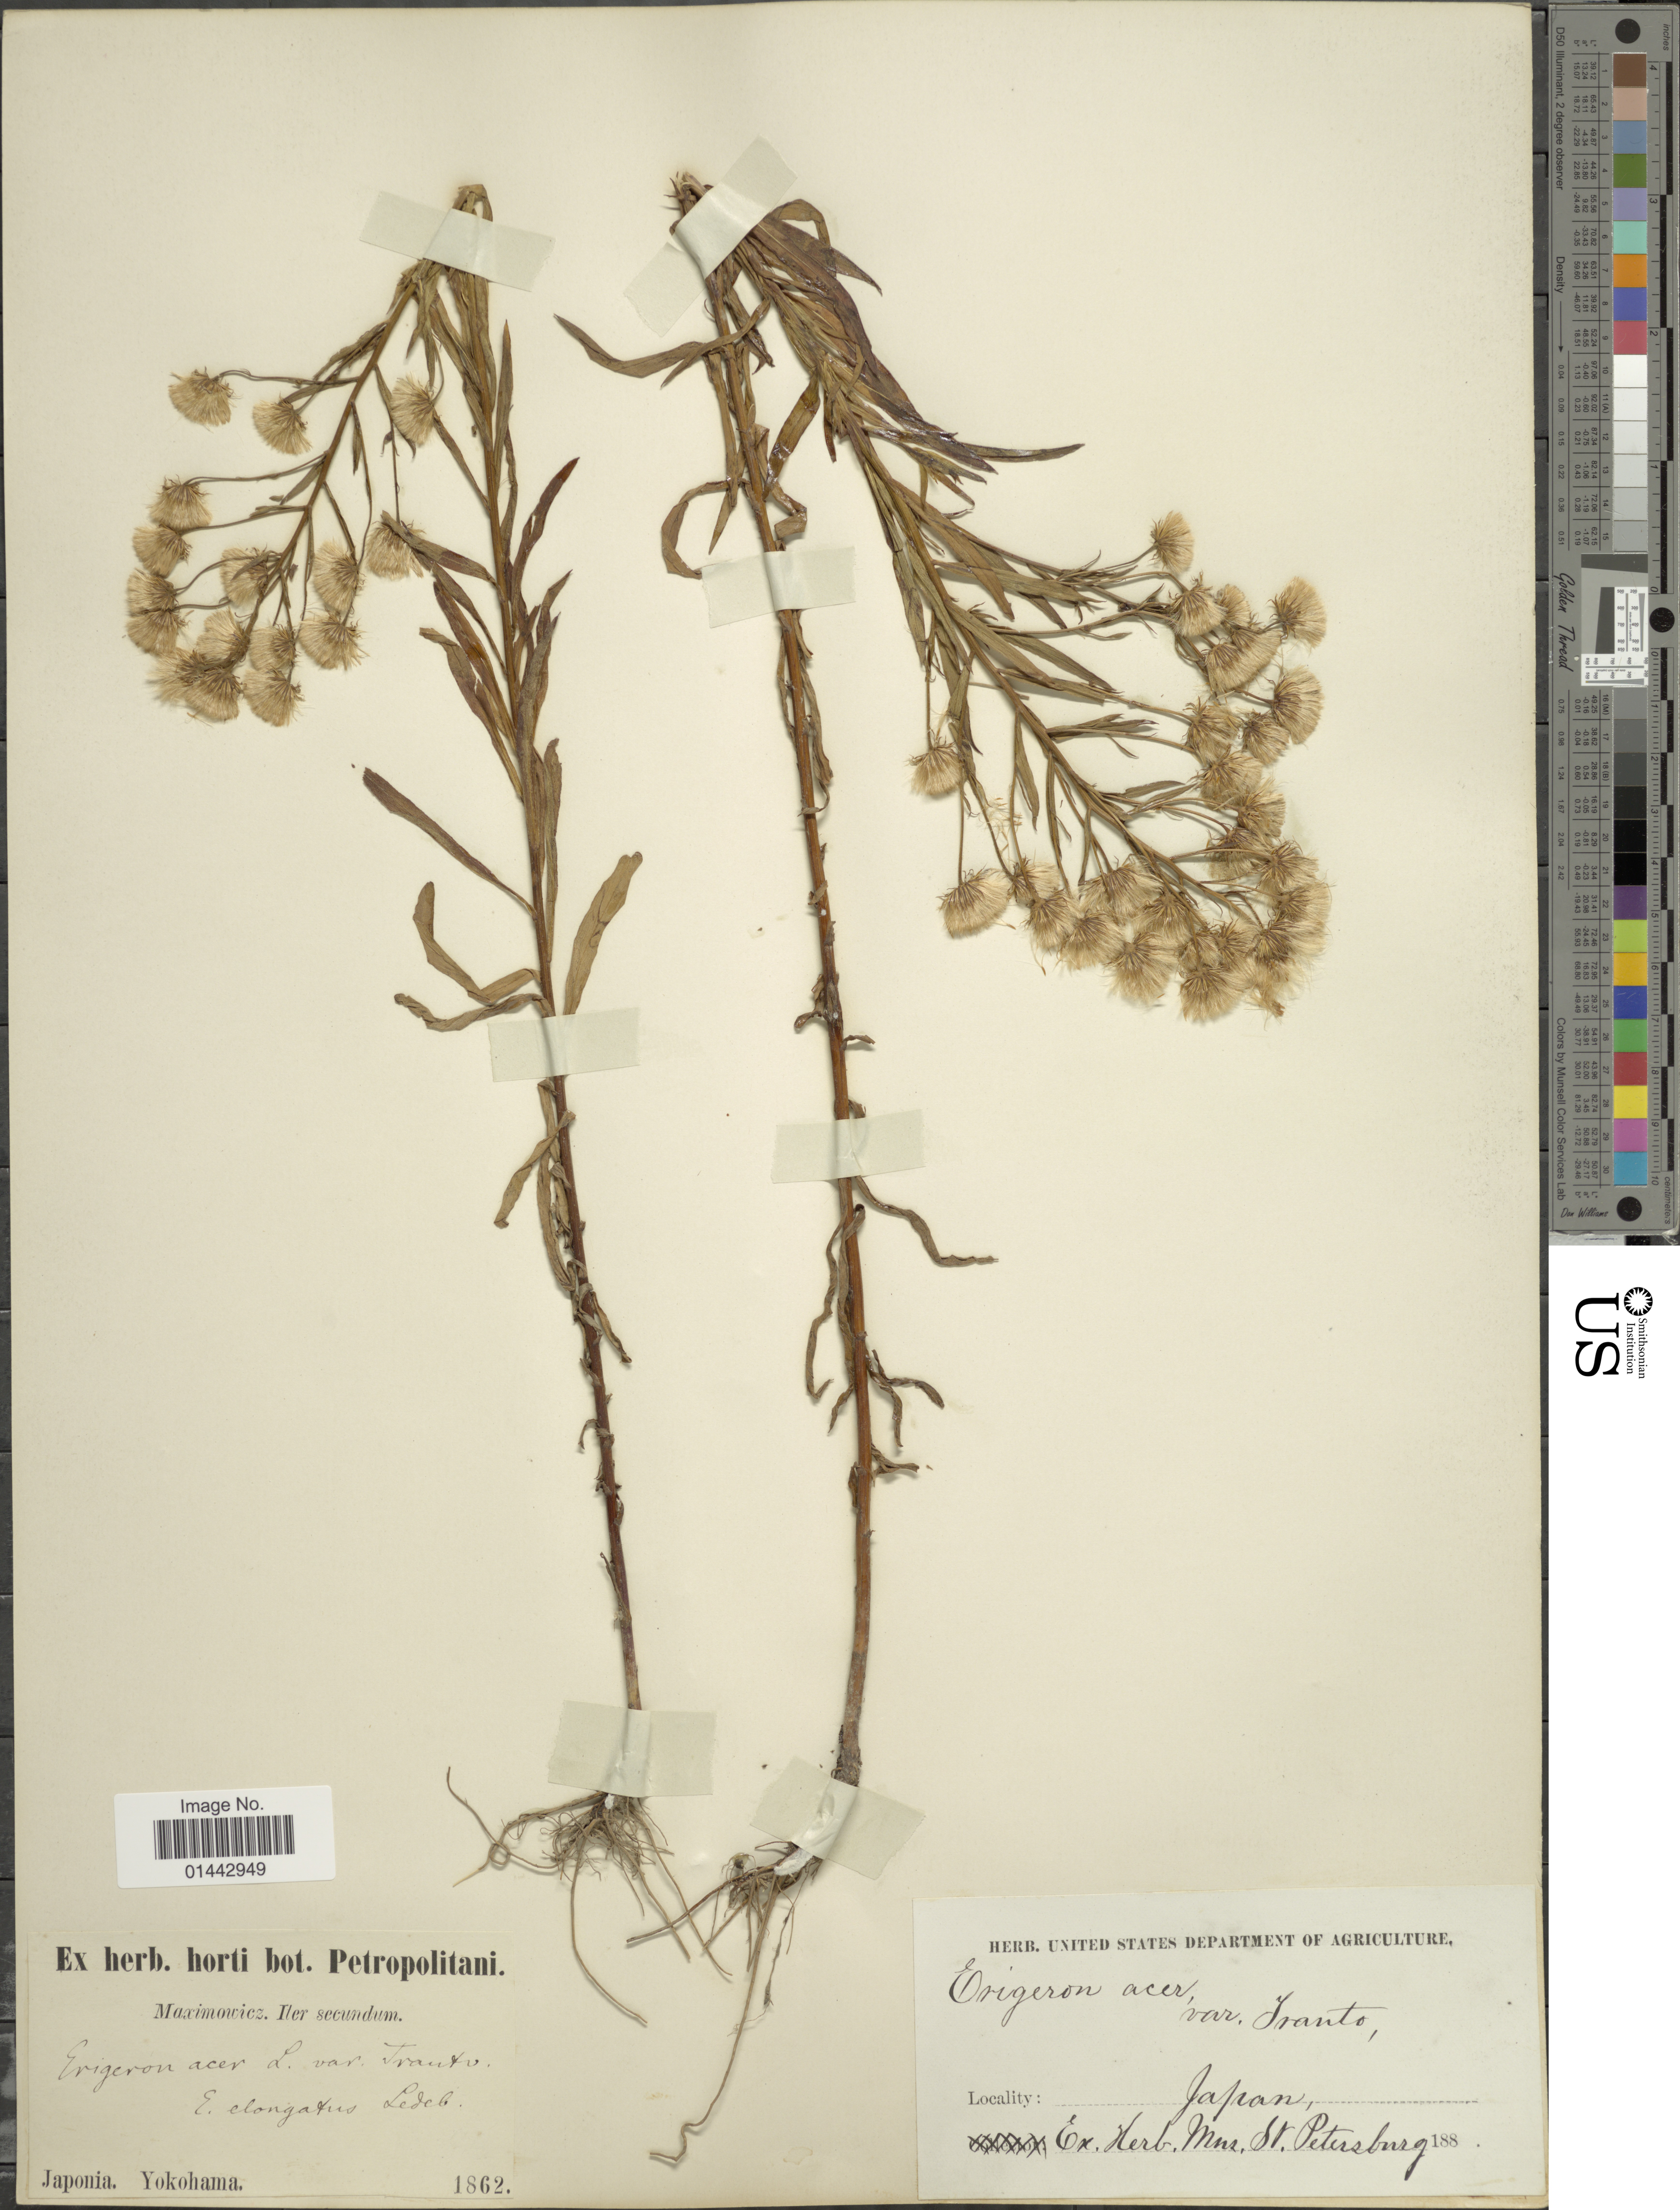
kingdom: Plantae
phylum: Tracheophyta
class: Magnoliopsida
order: Asterales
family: Asteraceae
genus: Erigeron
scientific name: Erigeron acris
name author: L.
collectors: ex herb. Mus. St. Petersburg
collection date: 1862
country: Japan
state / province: Kanagawa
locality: Yokohama, Japonia.